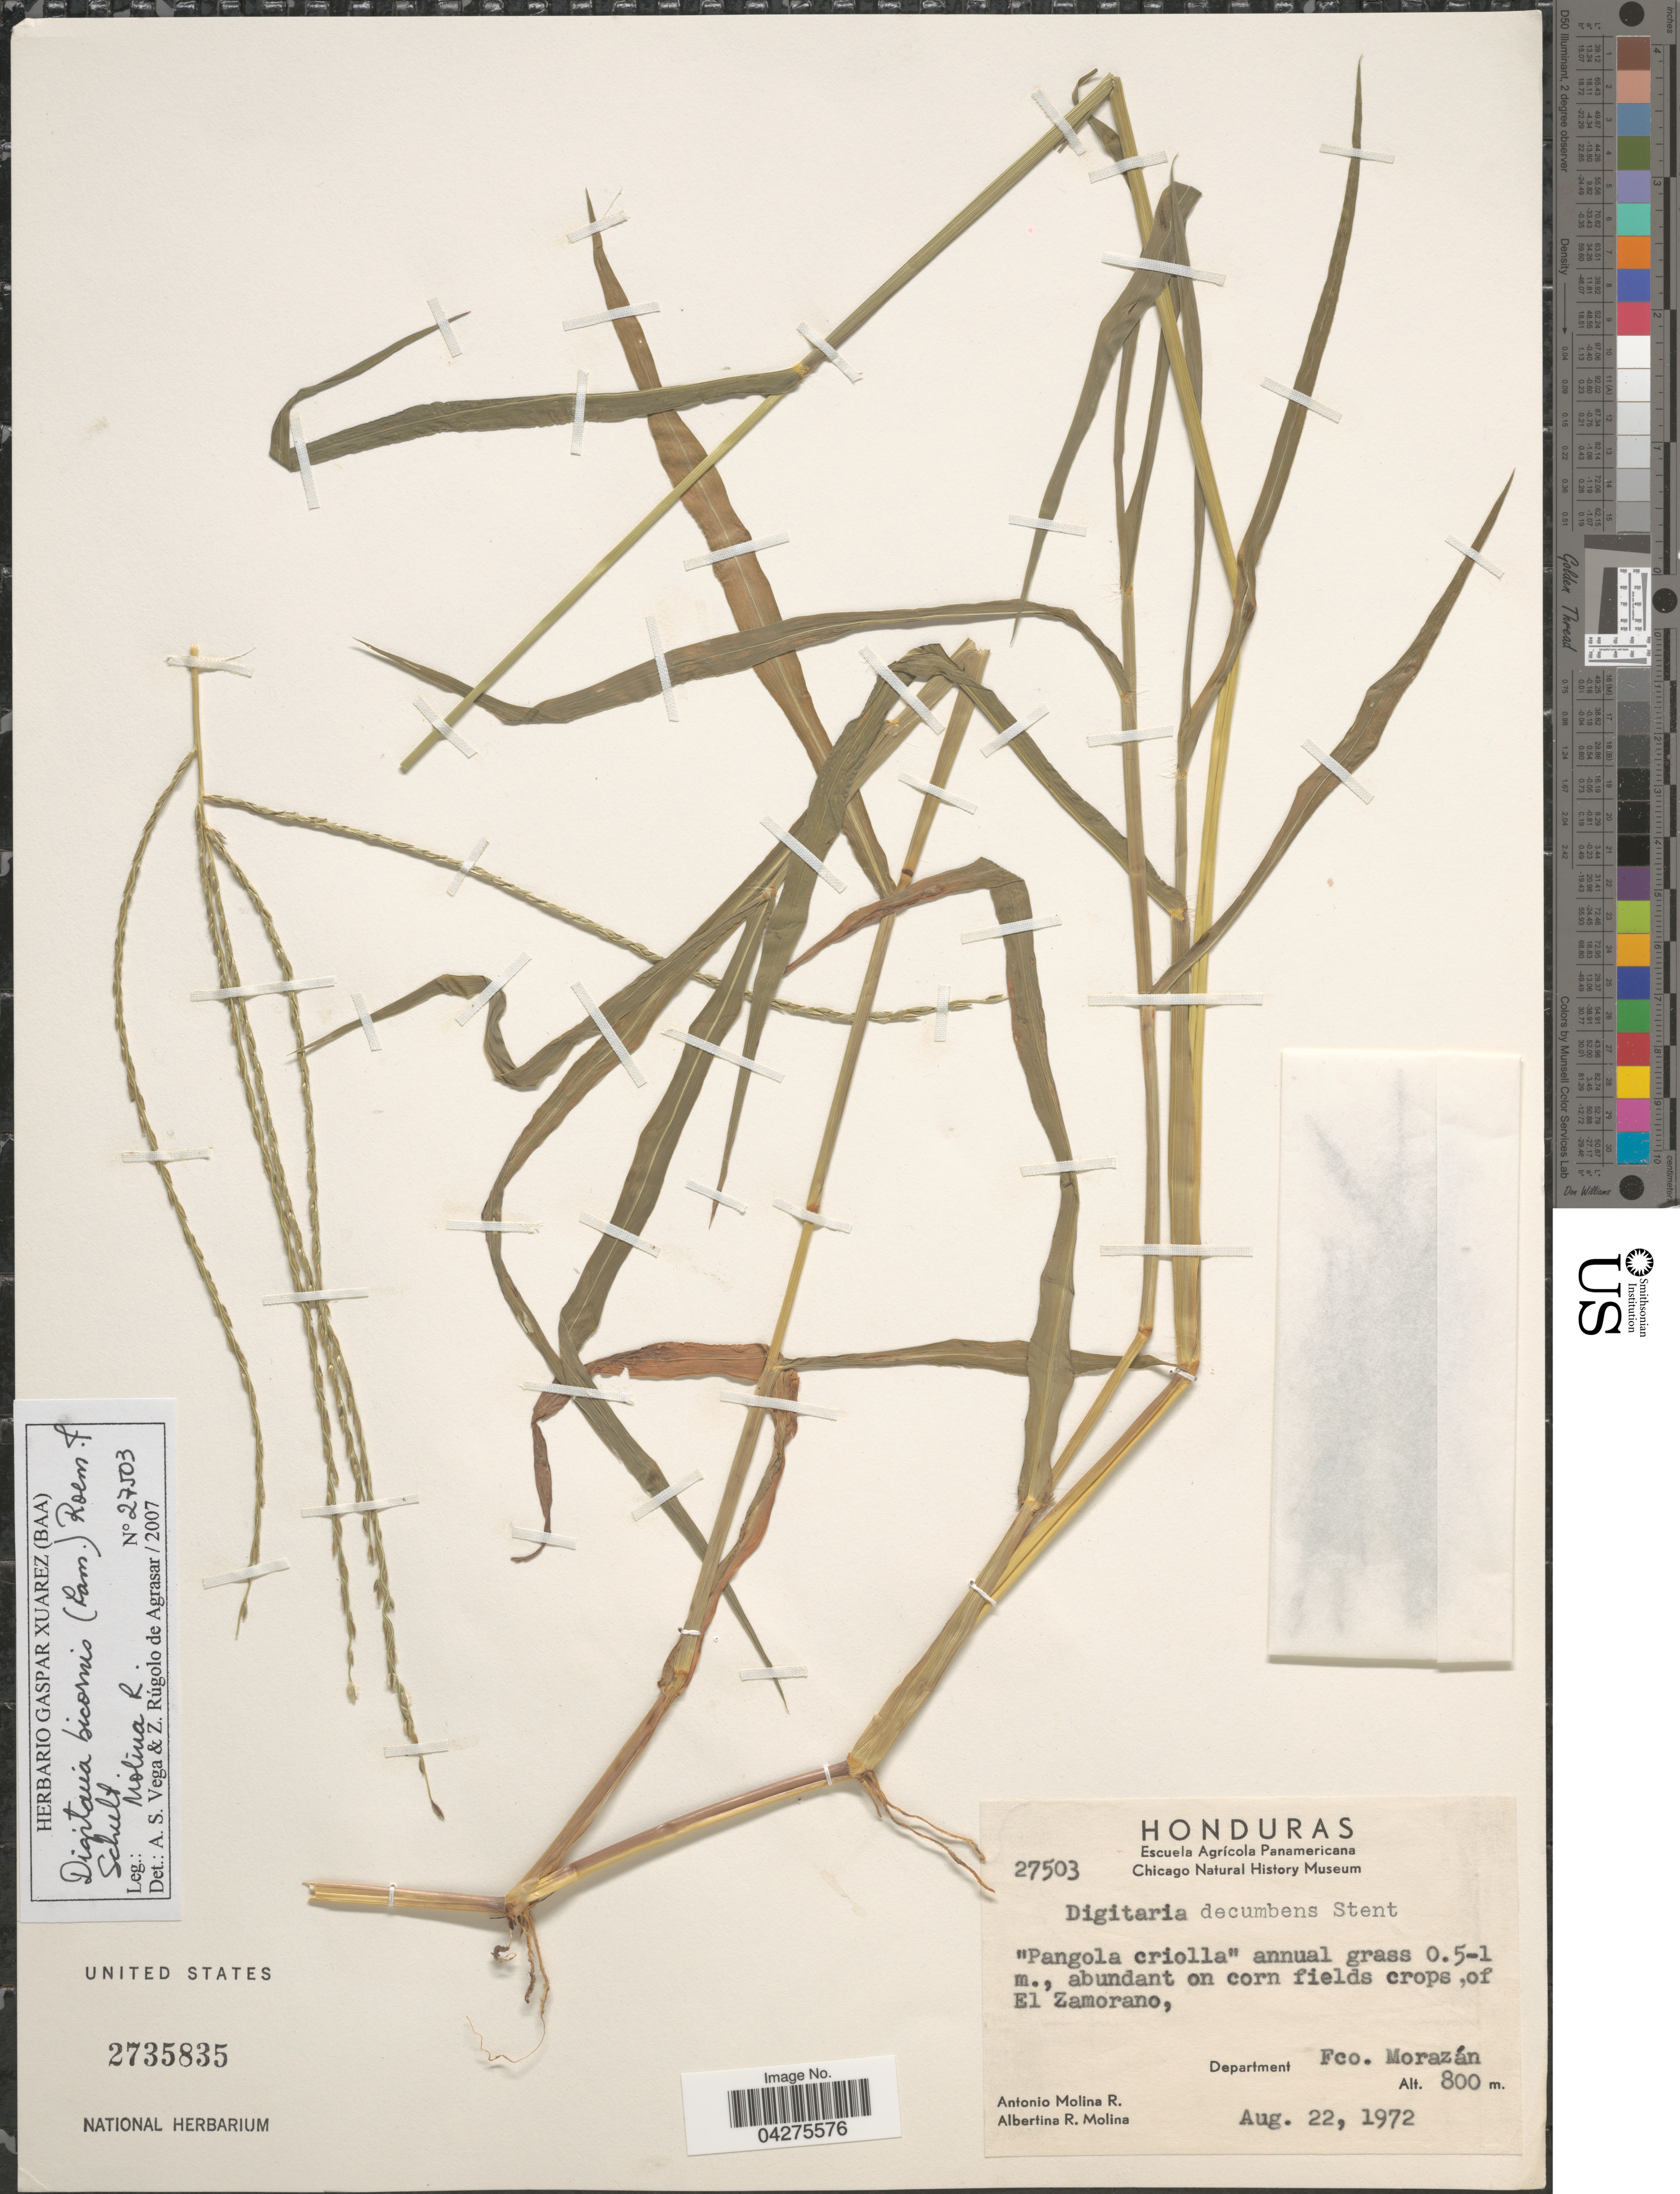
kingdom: Plantae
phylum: Tracheophyta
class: Liliopsida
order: Poales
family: Poaceae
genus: Digitaria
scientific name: Digitaria bicornis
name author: (Lam.) Roem. & Schult.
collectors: A. Molina R. & A. R. Molina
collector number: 27503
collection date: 1972-08-22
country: Honduras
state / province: Fco. Morazán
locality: El Zamorano, Department Fco. Morazán.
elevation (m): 800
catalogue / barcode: US 2735835